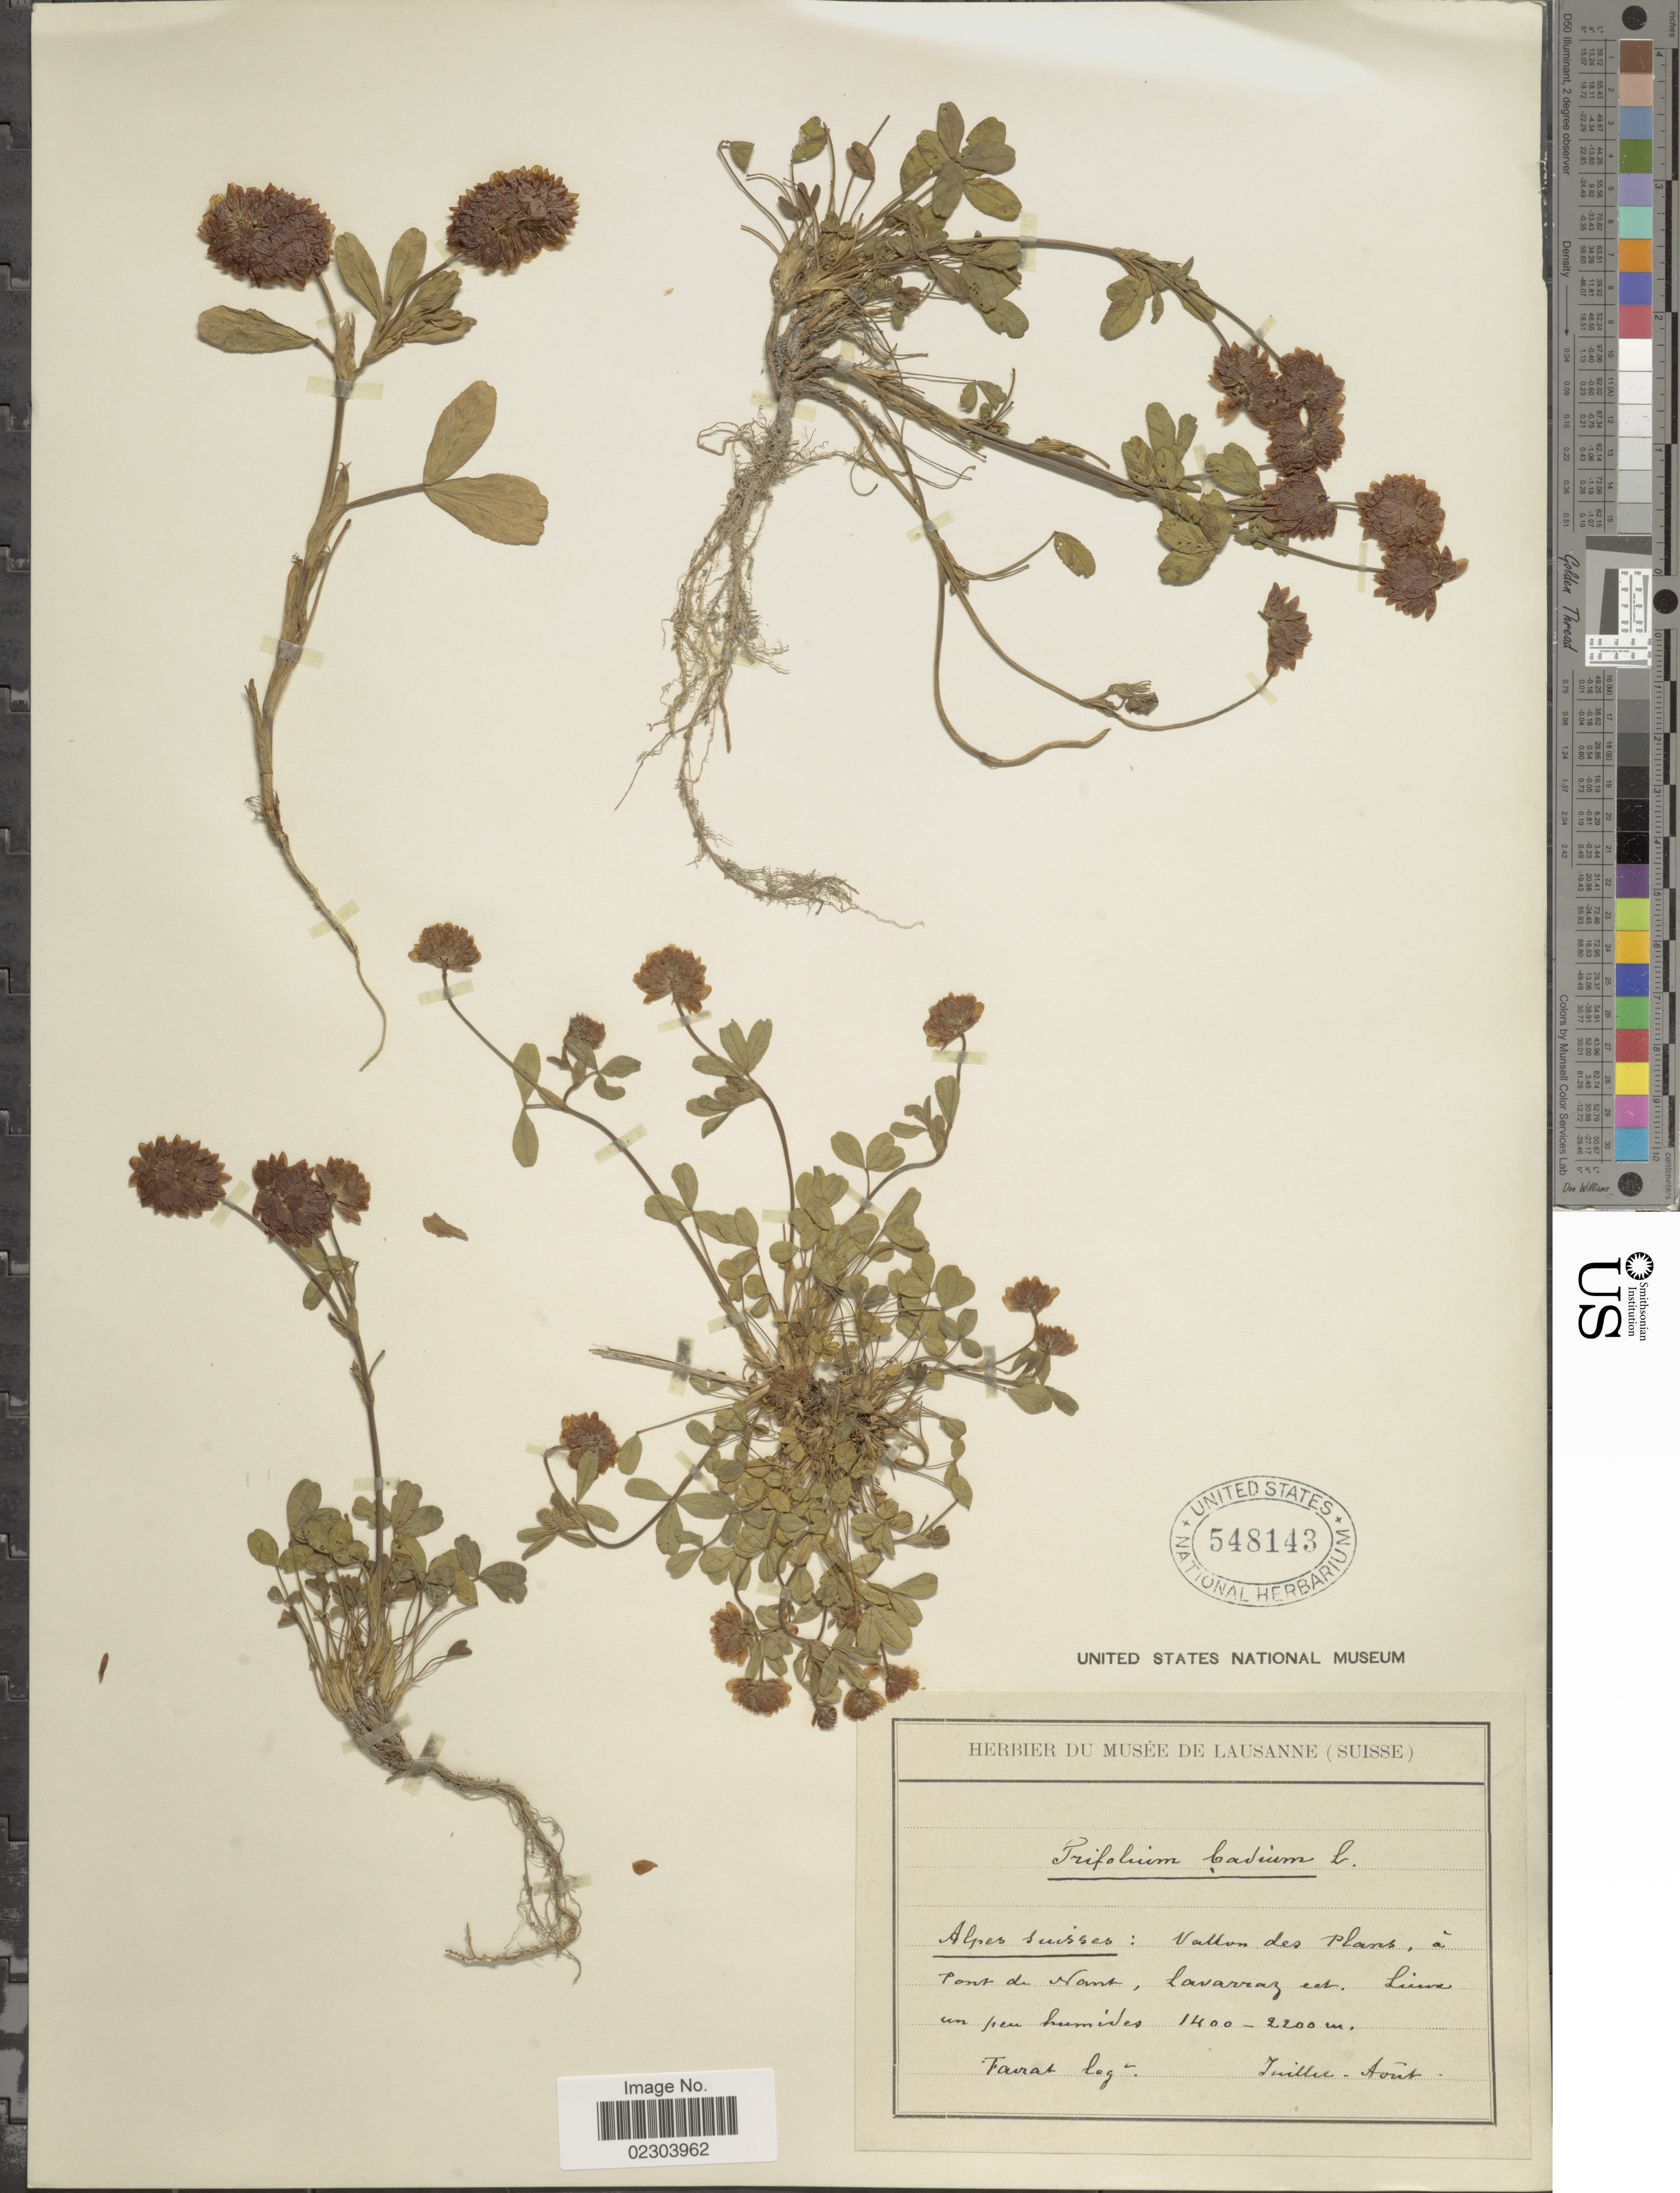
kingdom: Plantae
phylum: Tracheophyta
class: Magnoliopsida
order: Fabales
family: Fabaceae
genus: Trifolium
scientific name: Trifolium badium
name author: Schreb.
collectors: Fairat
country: Switzerland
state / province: Vaud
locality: Pont de Nant, La Sarraz ect.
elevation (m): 1400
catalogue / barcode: US 548143